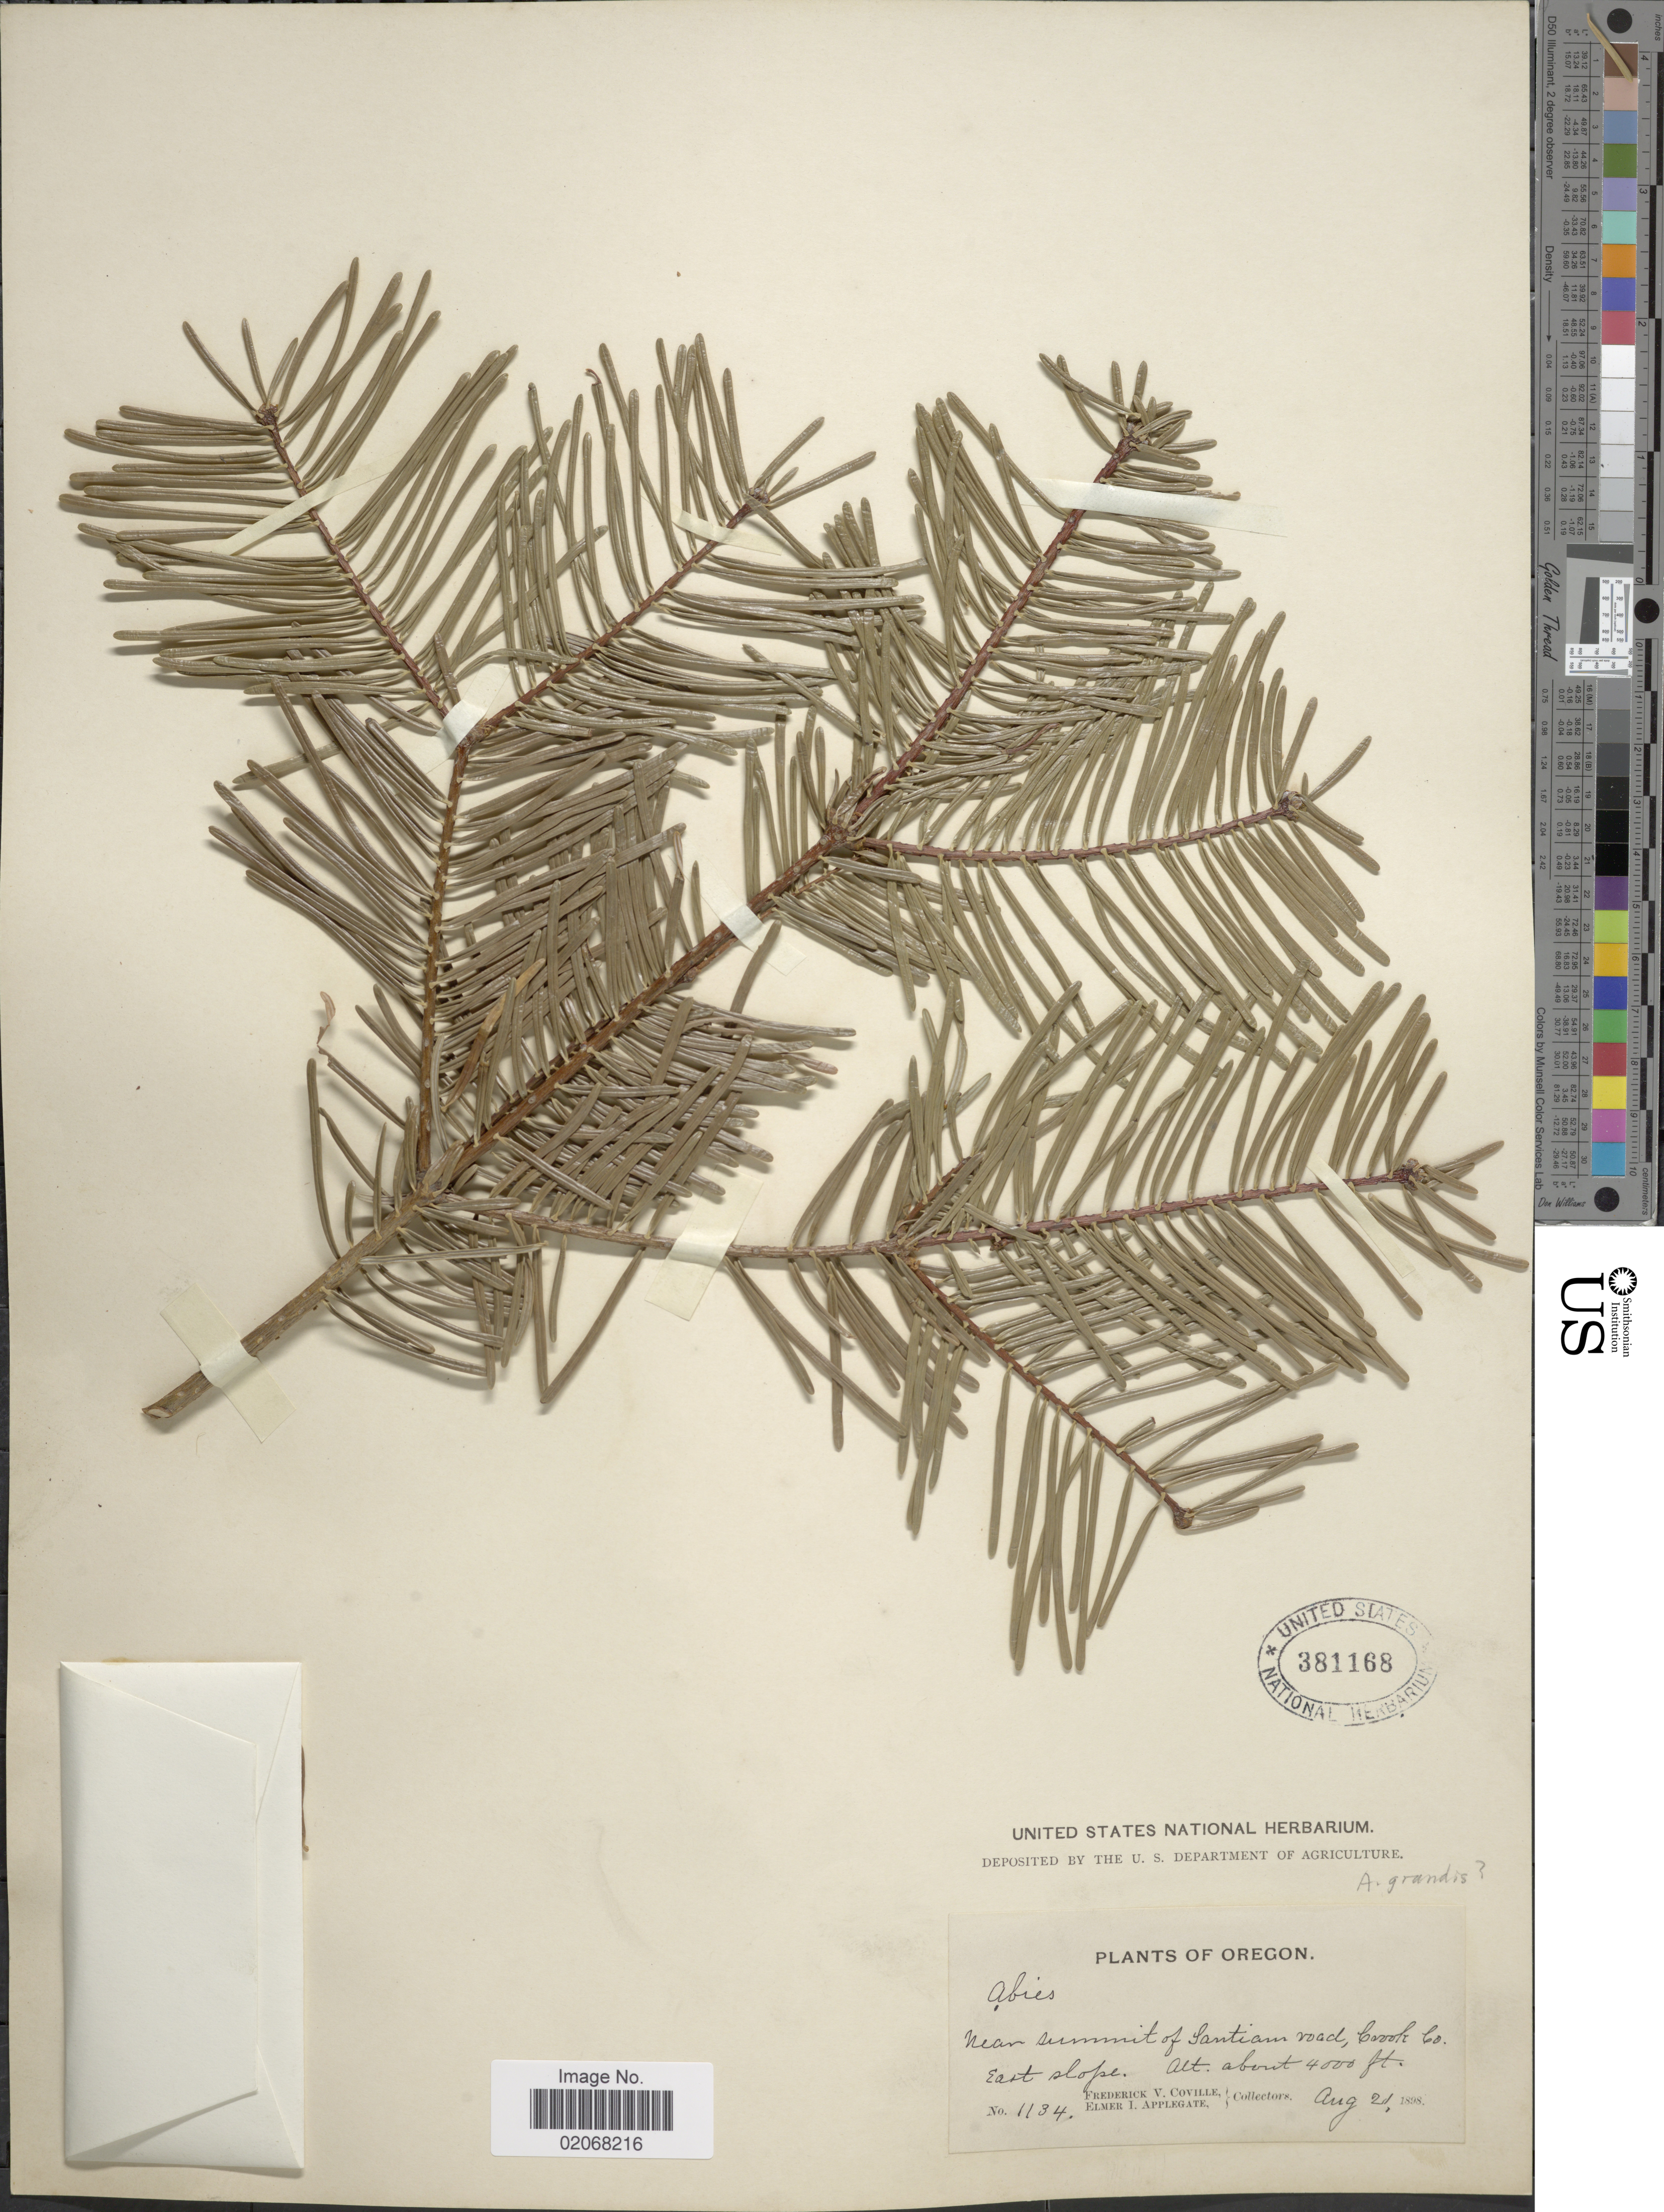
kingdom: Plantae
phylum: Tracheophyta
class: Pinopsida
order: Pinales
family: Pinaceae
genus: Abies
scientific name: Abies grandis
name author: (Douglas ex D. Don) Lindl.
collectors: F. V. Coville & E. I. Applegate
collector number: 1134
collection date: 1898-08-21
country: United States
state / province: Oregon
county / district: Crook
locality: Near summit of Station road, Crook Co., east slope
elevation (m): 1219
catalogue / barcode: US 381168